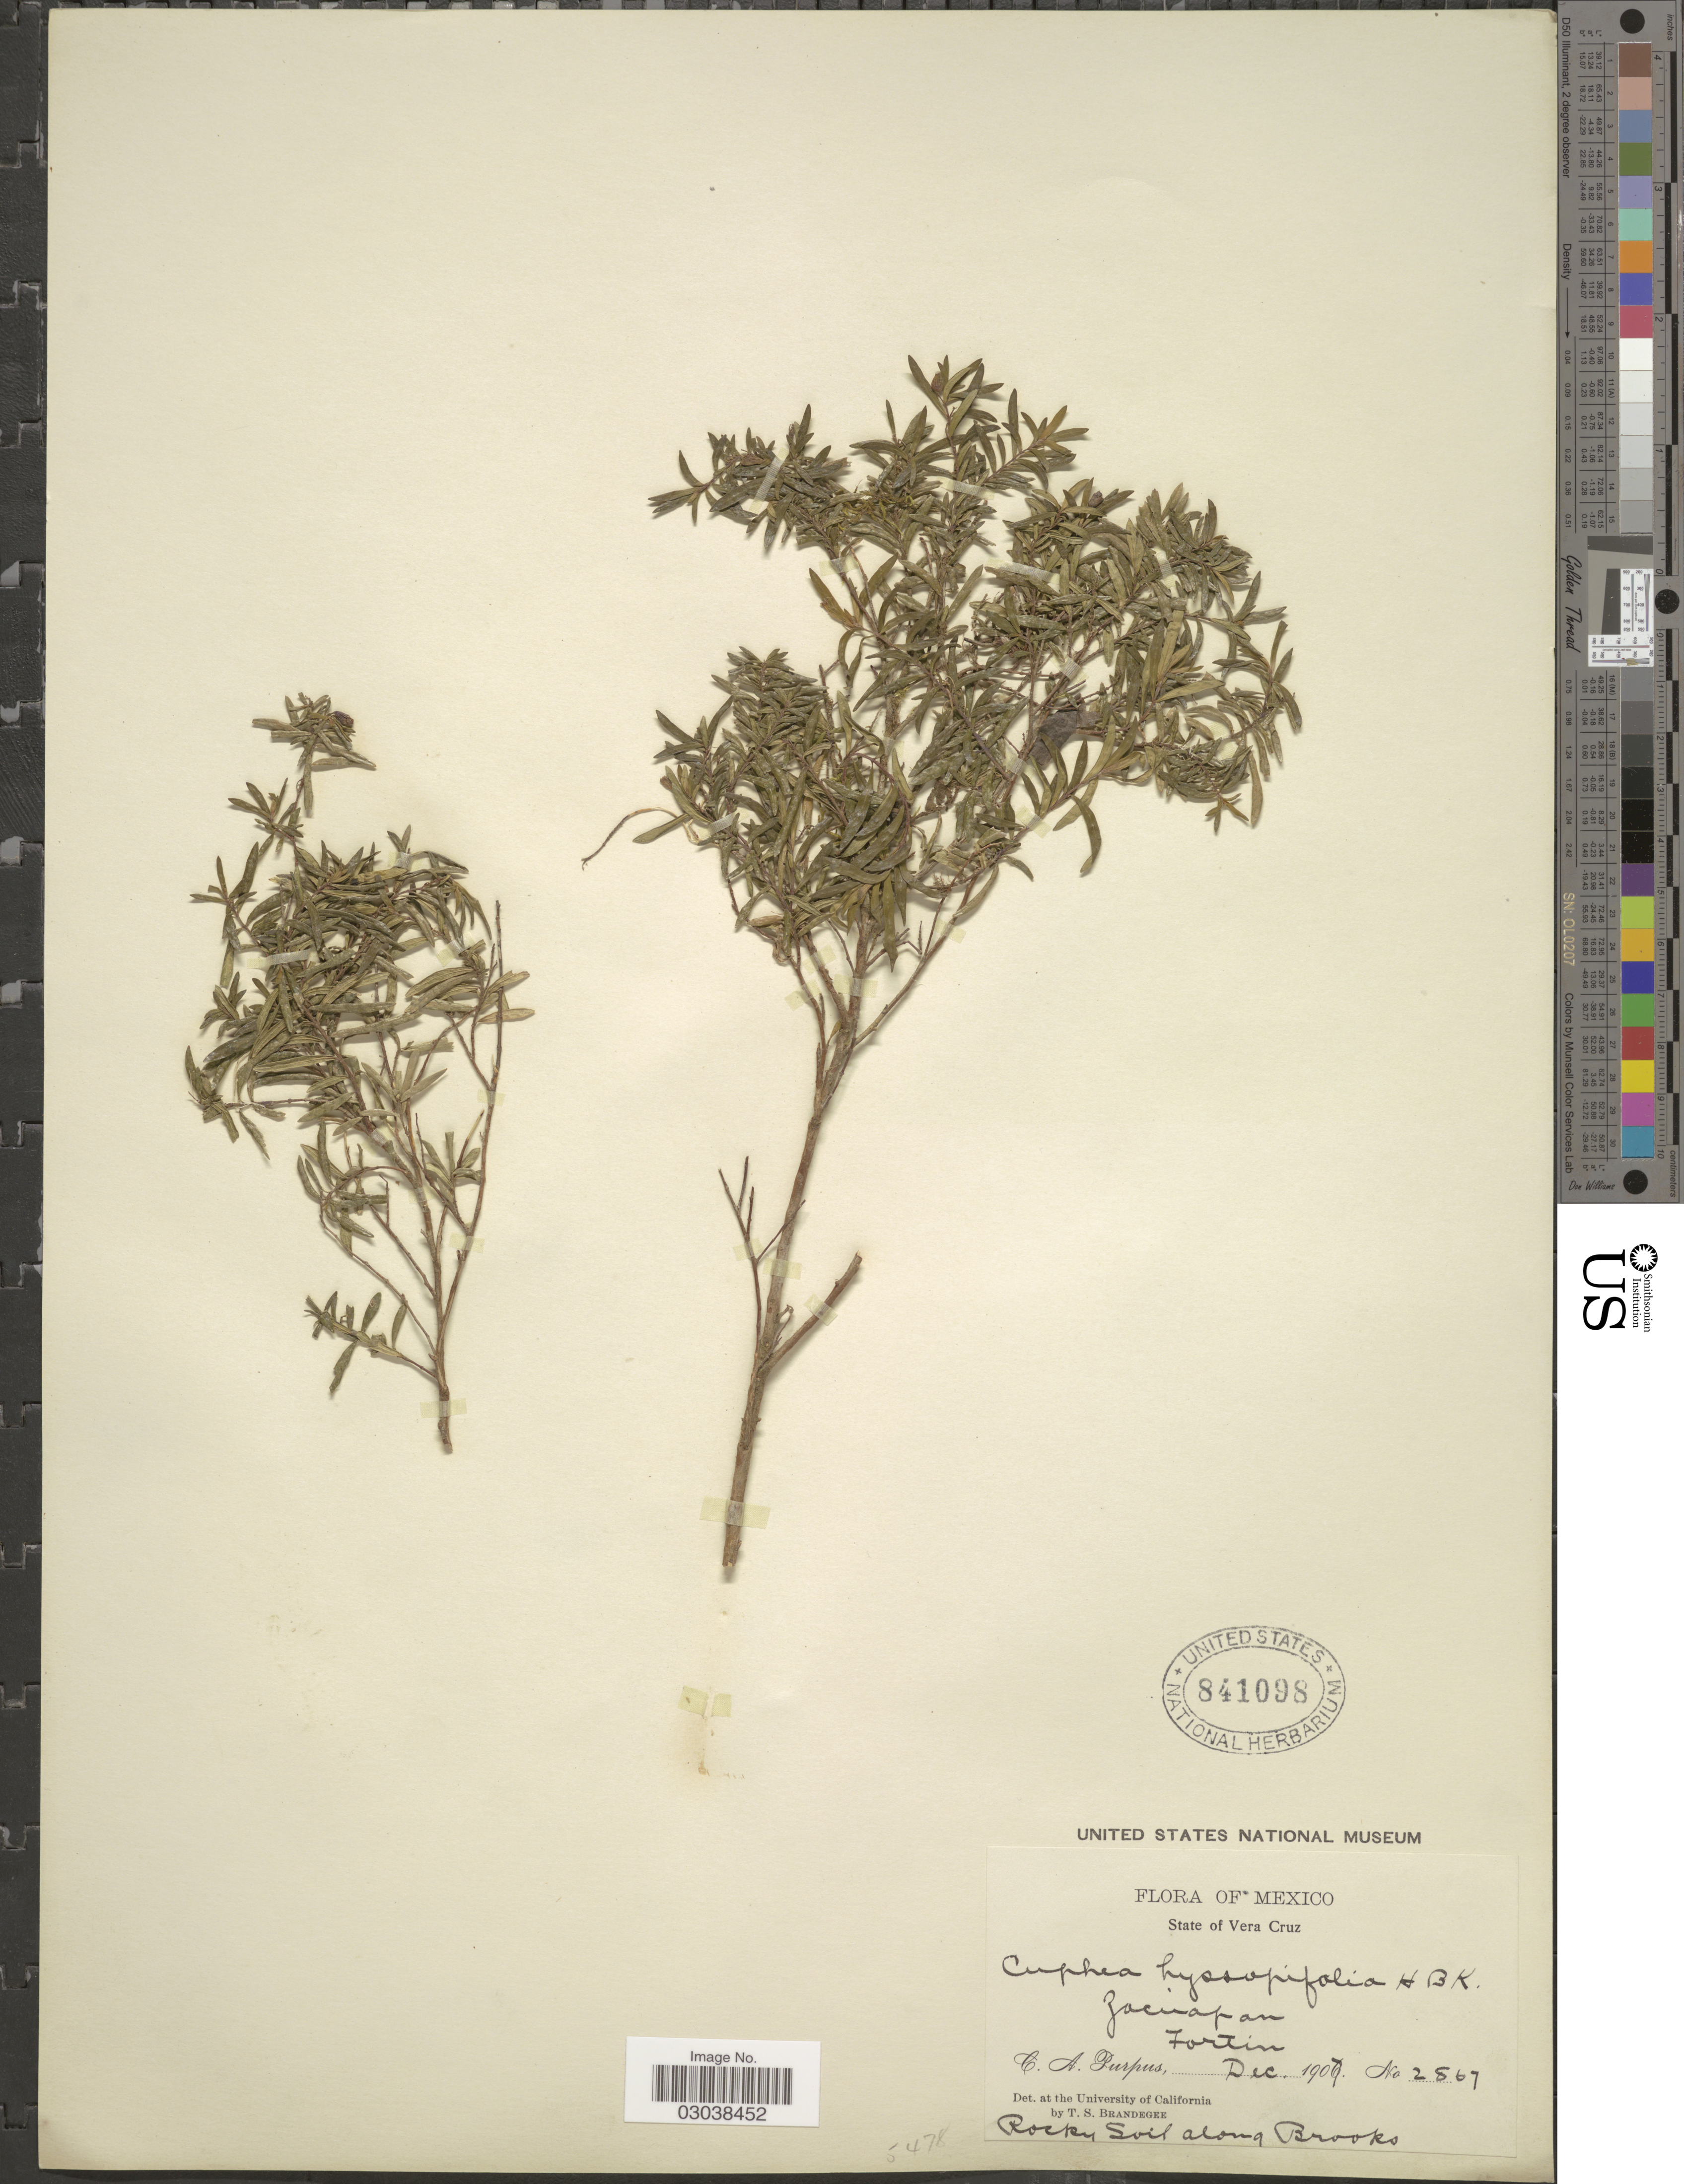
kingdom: Plantae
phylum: Tracheophyta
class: Magnoliopsida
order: Myrtales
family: Lythraceae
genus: Cuphea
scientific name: Cuphea hyssopifolia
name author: Kunth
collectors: C. A. Purpus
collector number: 2867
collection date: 1907-12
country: Mexico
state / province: Veracruz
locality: Zacuapan Fortin.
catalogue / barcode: US 841098